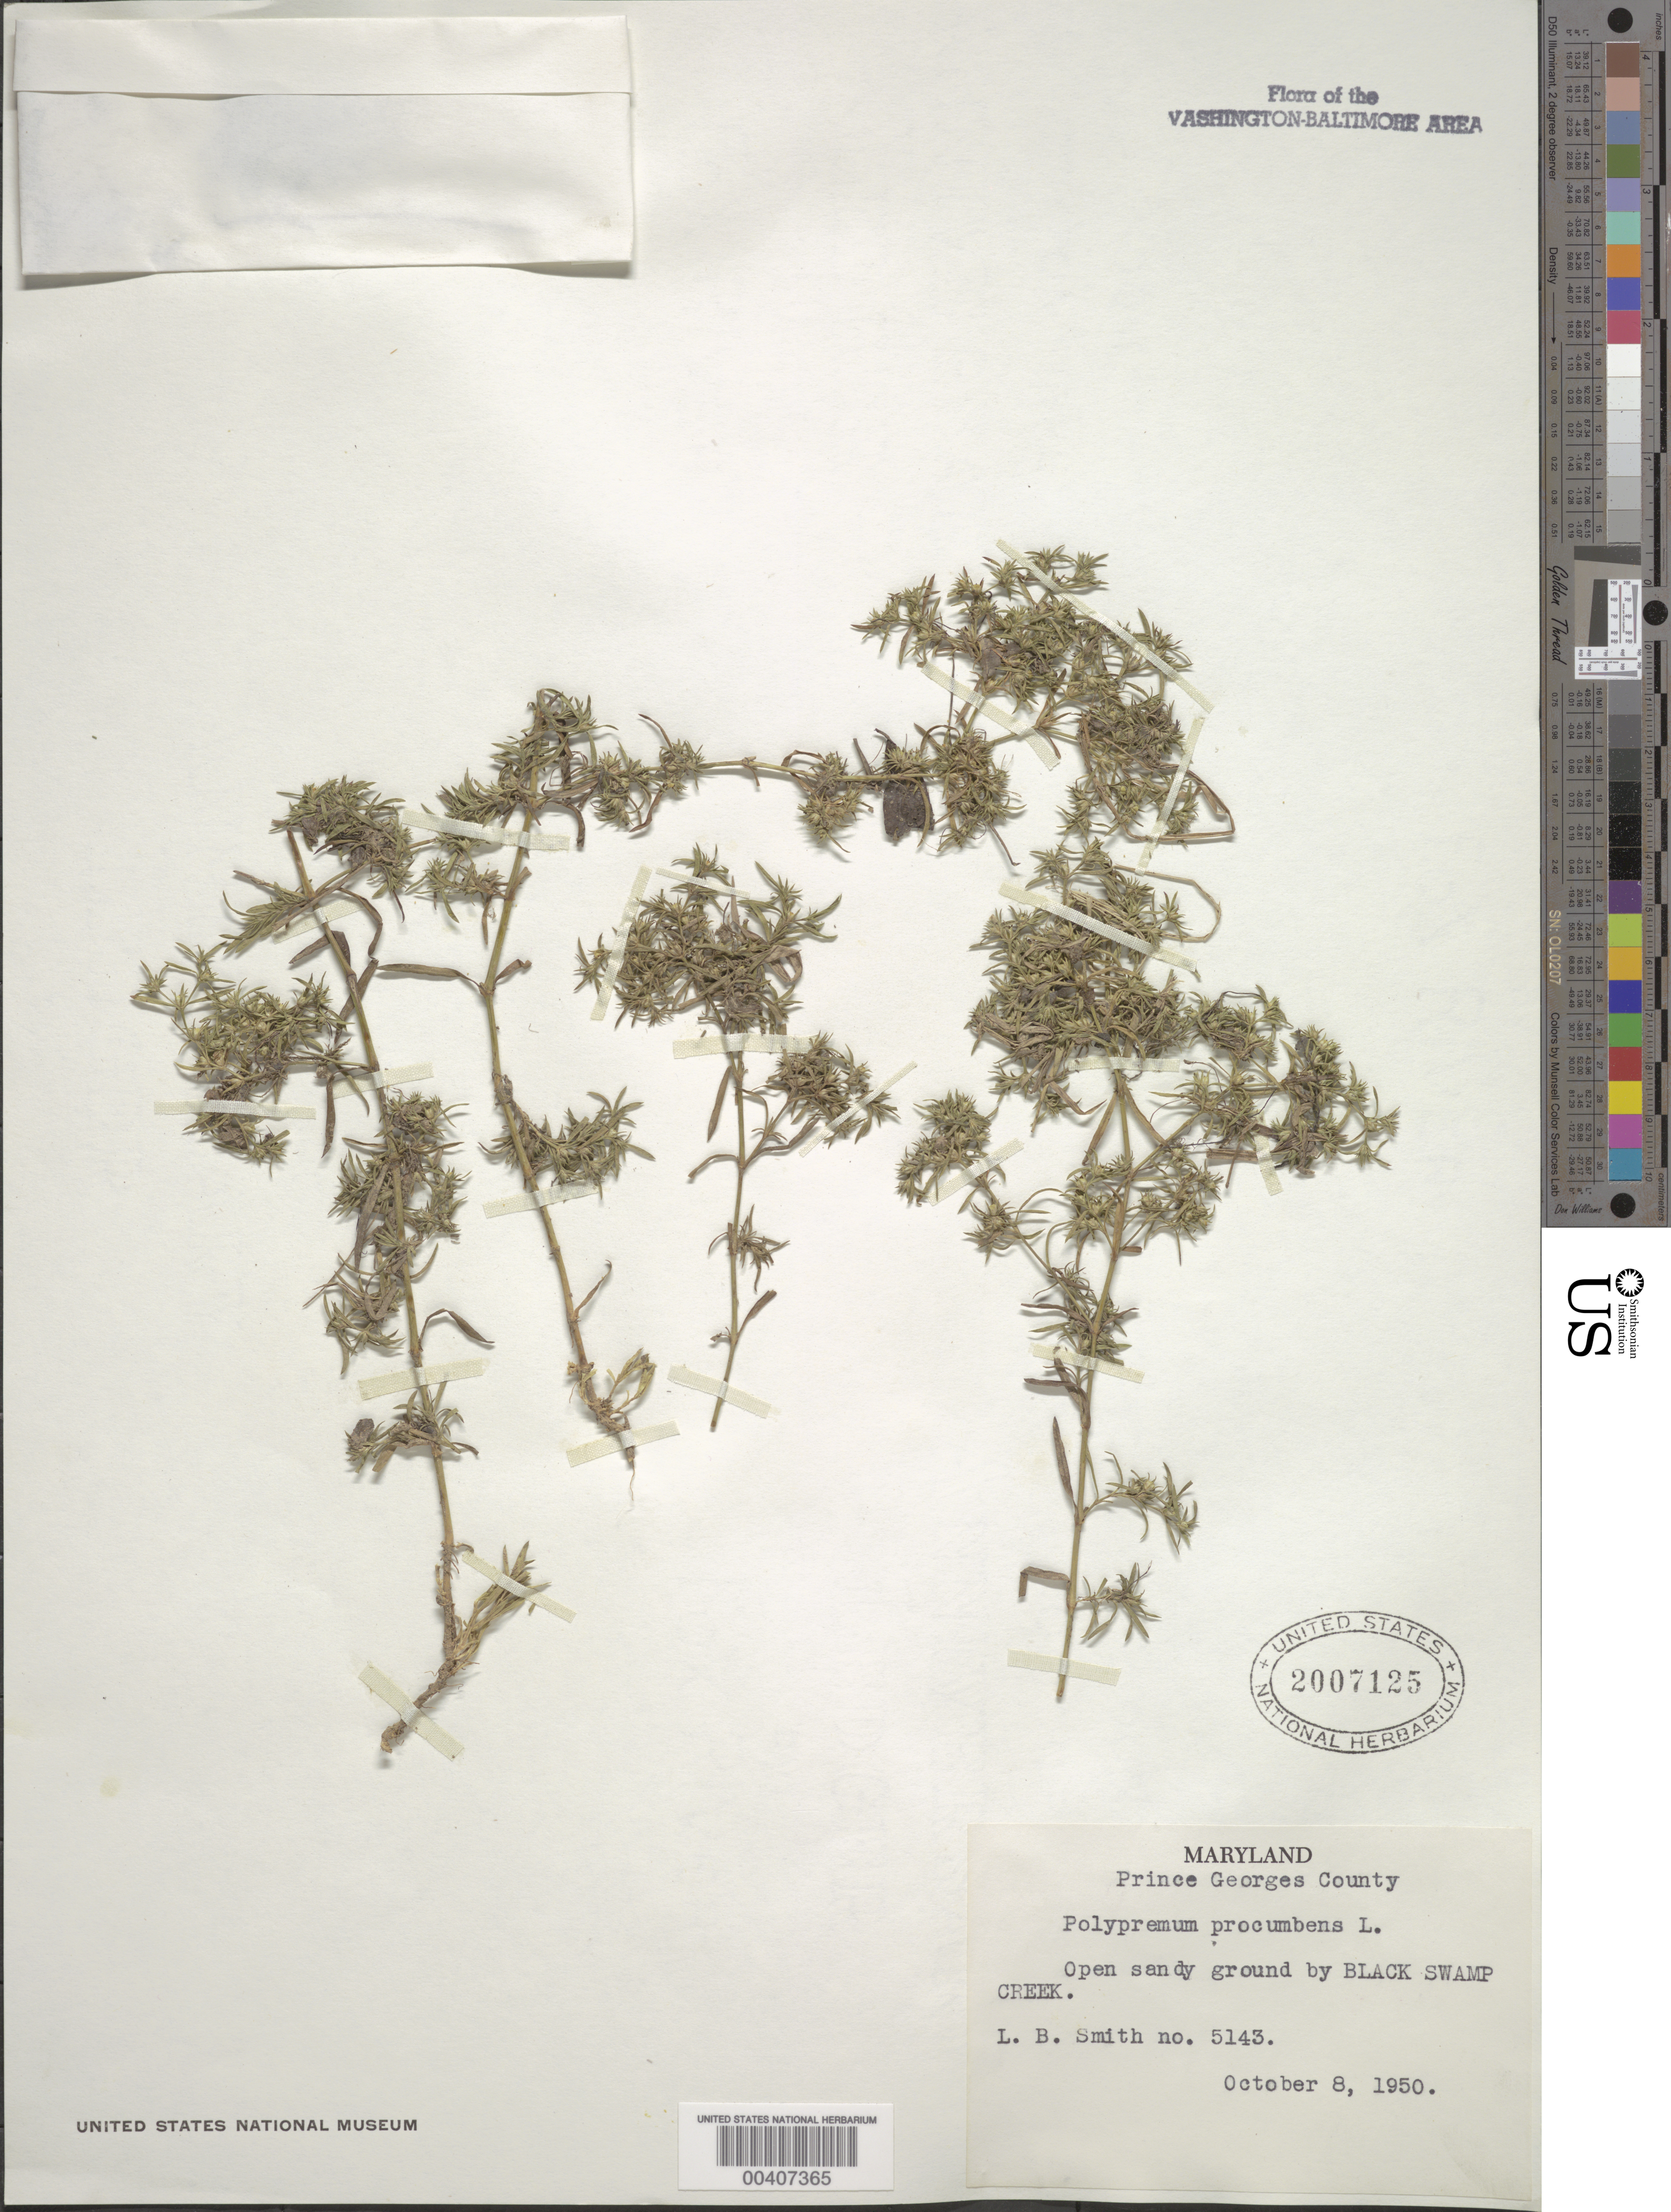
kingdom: Plantae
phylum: Tracheophyta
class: Magnoliopsida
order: Lamiales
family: Tetrachondraceae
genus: Polypremum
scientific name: Polypremum procumbens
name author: L.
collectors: L. Smith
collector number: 5143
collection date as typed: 08 Oct 1950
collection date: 1950-10-08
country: United States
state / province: Maryland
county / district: Prince George's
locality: Black swamp Creek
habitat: Open sandy ground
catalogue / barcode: US 2007125